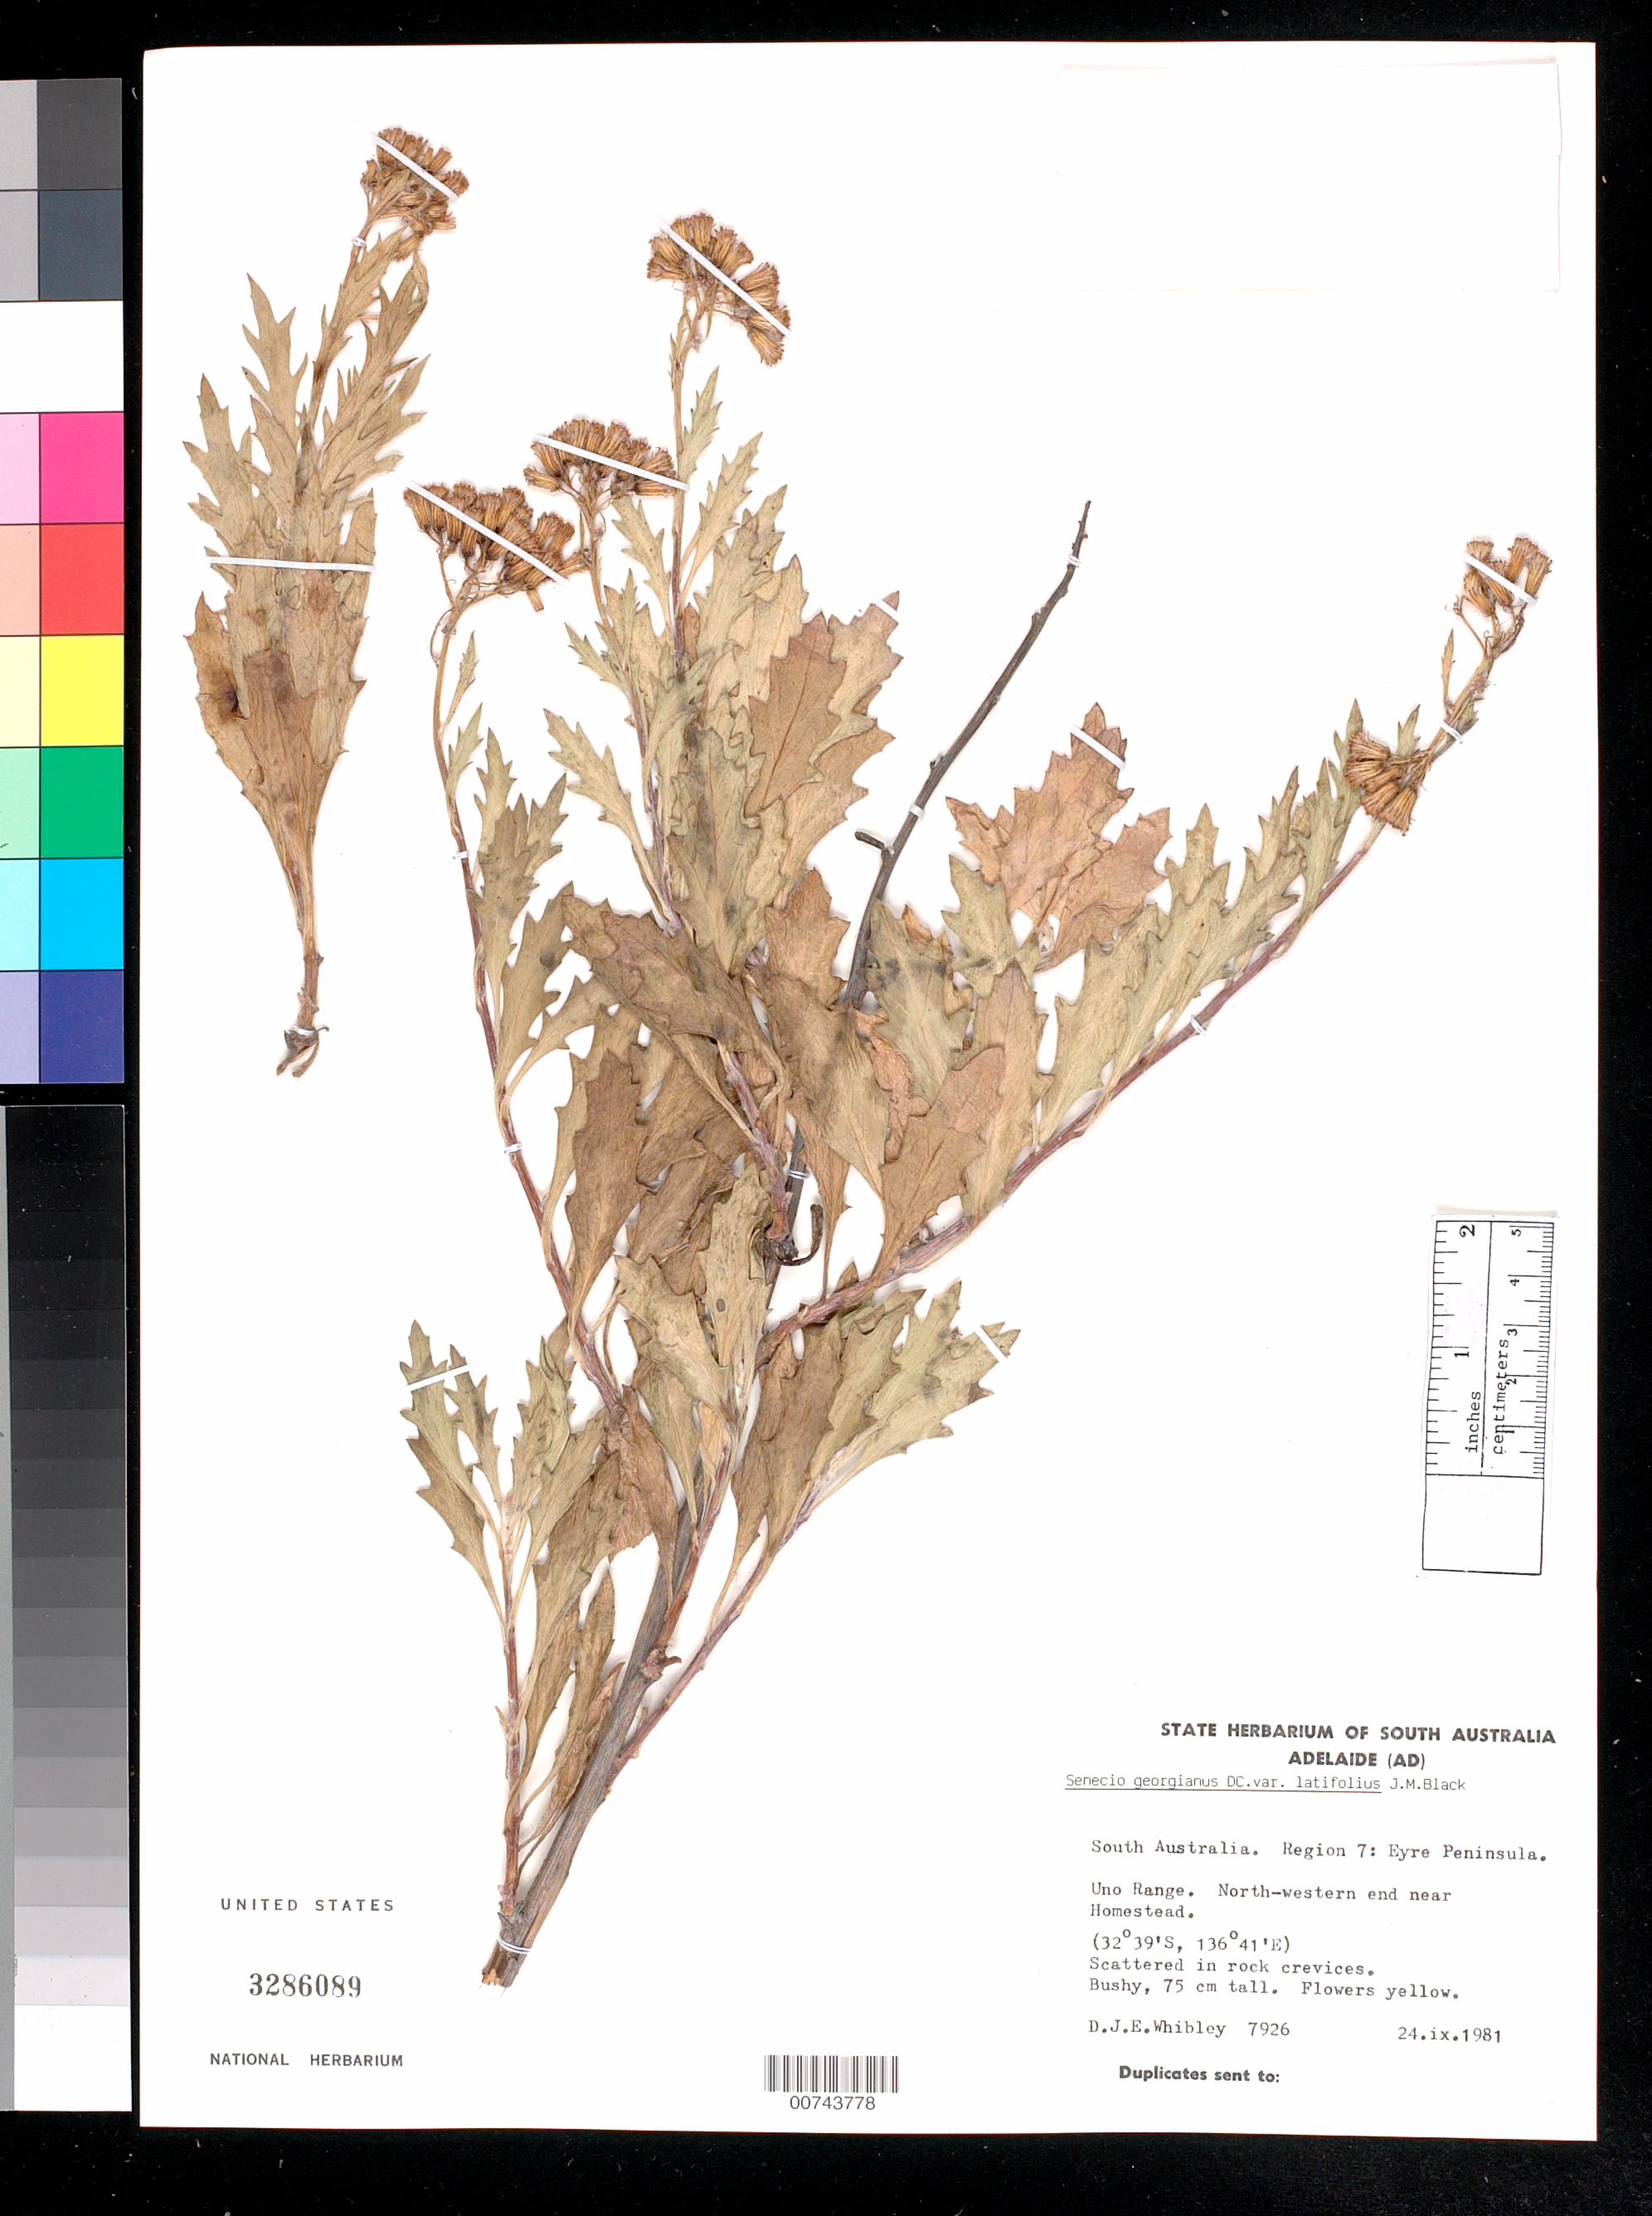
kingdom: Plantae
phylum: Tracheophyta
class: Magnoliopsida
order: Asterales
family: Asteraceae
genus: Senecio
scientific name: Senecio georgianus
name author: DC.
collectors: D. Whibley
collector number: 7926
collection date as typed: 24 Sep 1981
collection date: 1981-09-24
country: Australia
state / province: South Australia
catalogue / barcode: US 3286089